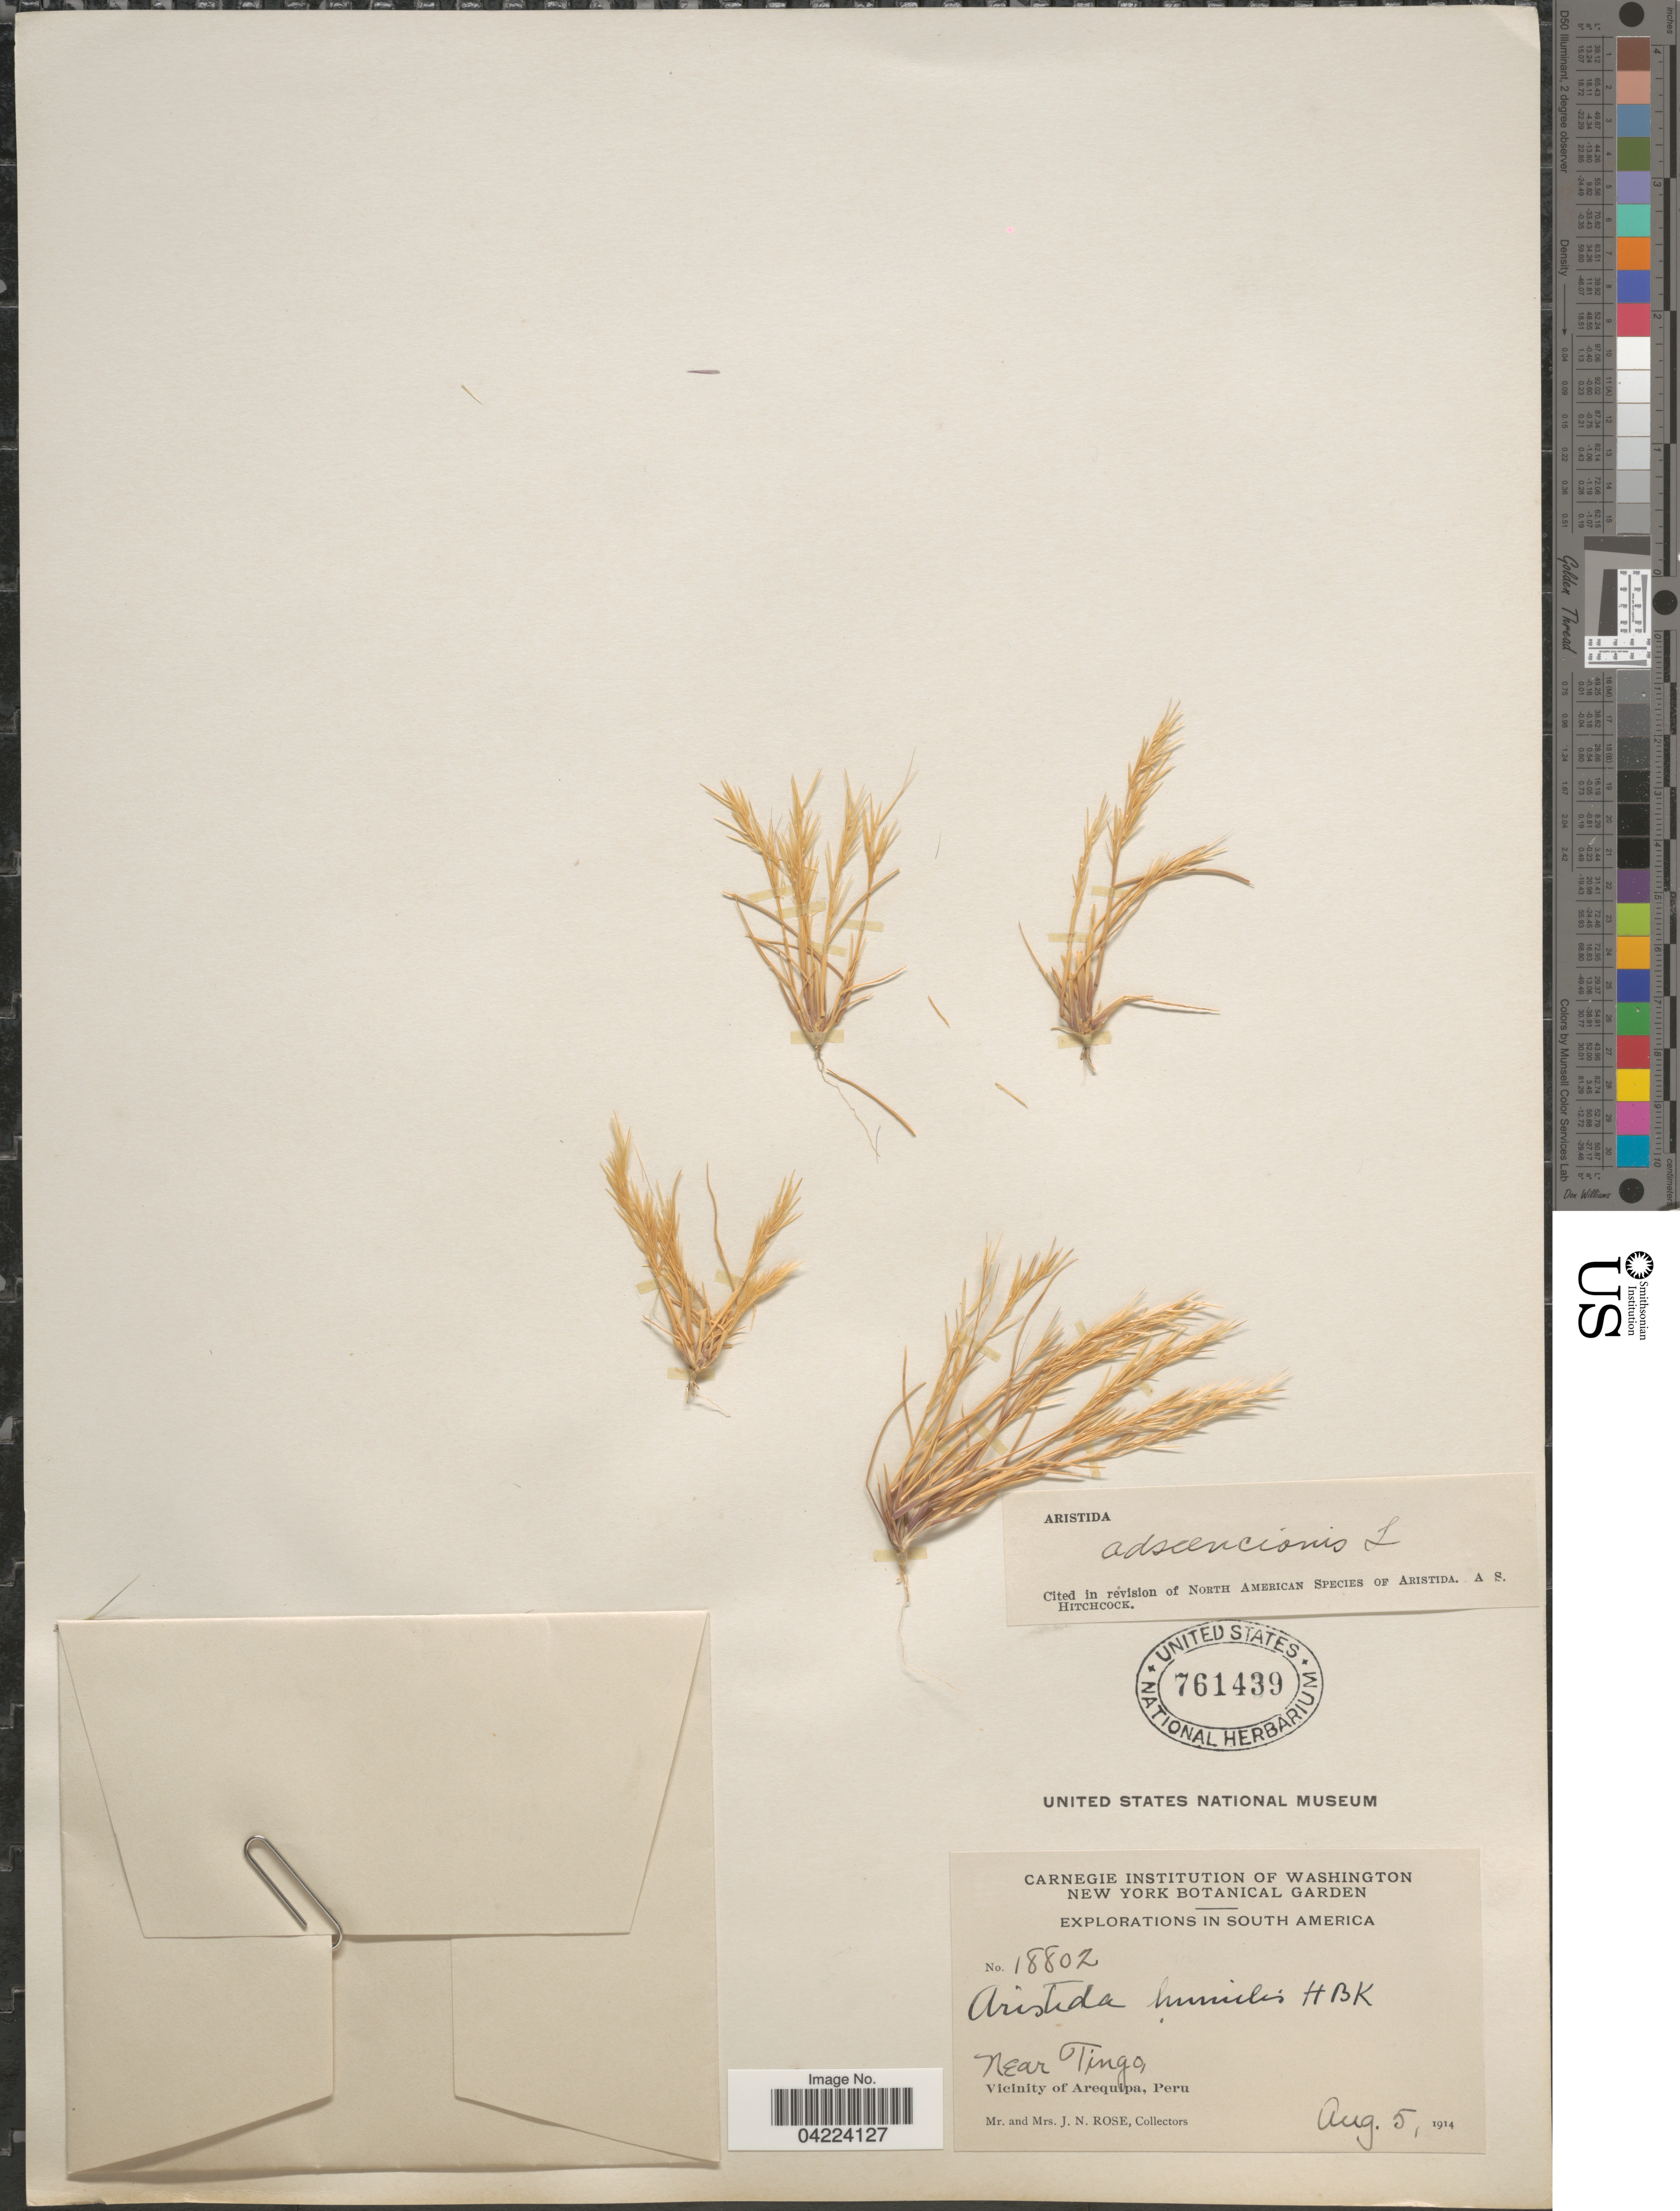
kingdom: Plantae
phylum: Tracheophyta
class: Liliopsida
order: Poales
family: Poaceae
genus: Aristida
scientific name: Aristida adscensionis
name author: L.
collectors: J. N. Rose & L. B. Rose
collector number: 18802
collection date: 1914-08-05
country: Peru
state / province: Arequipa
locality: Explorations in South America. Near Tingo. Vicinity of Arequipa.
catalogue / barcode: US 761439